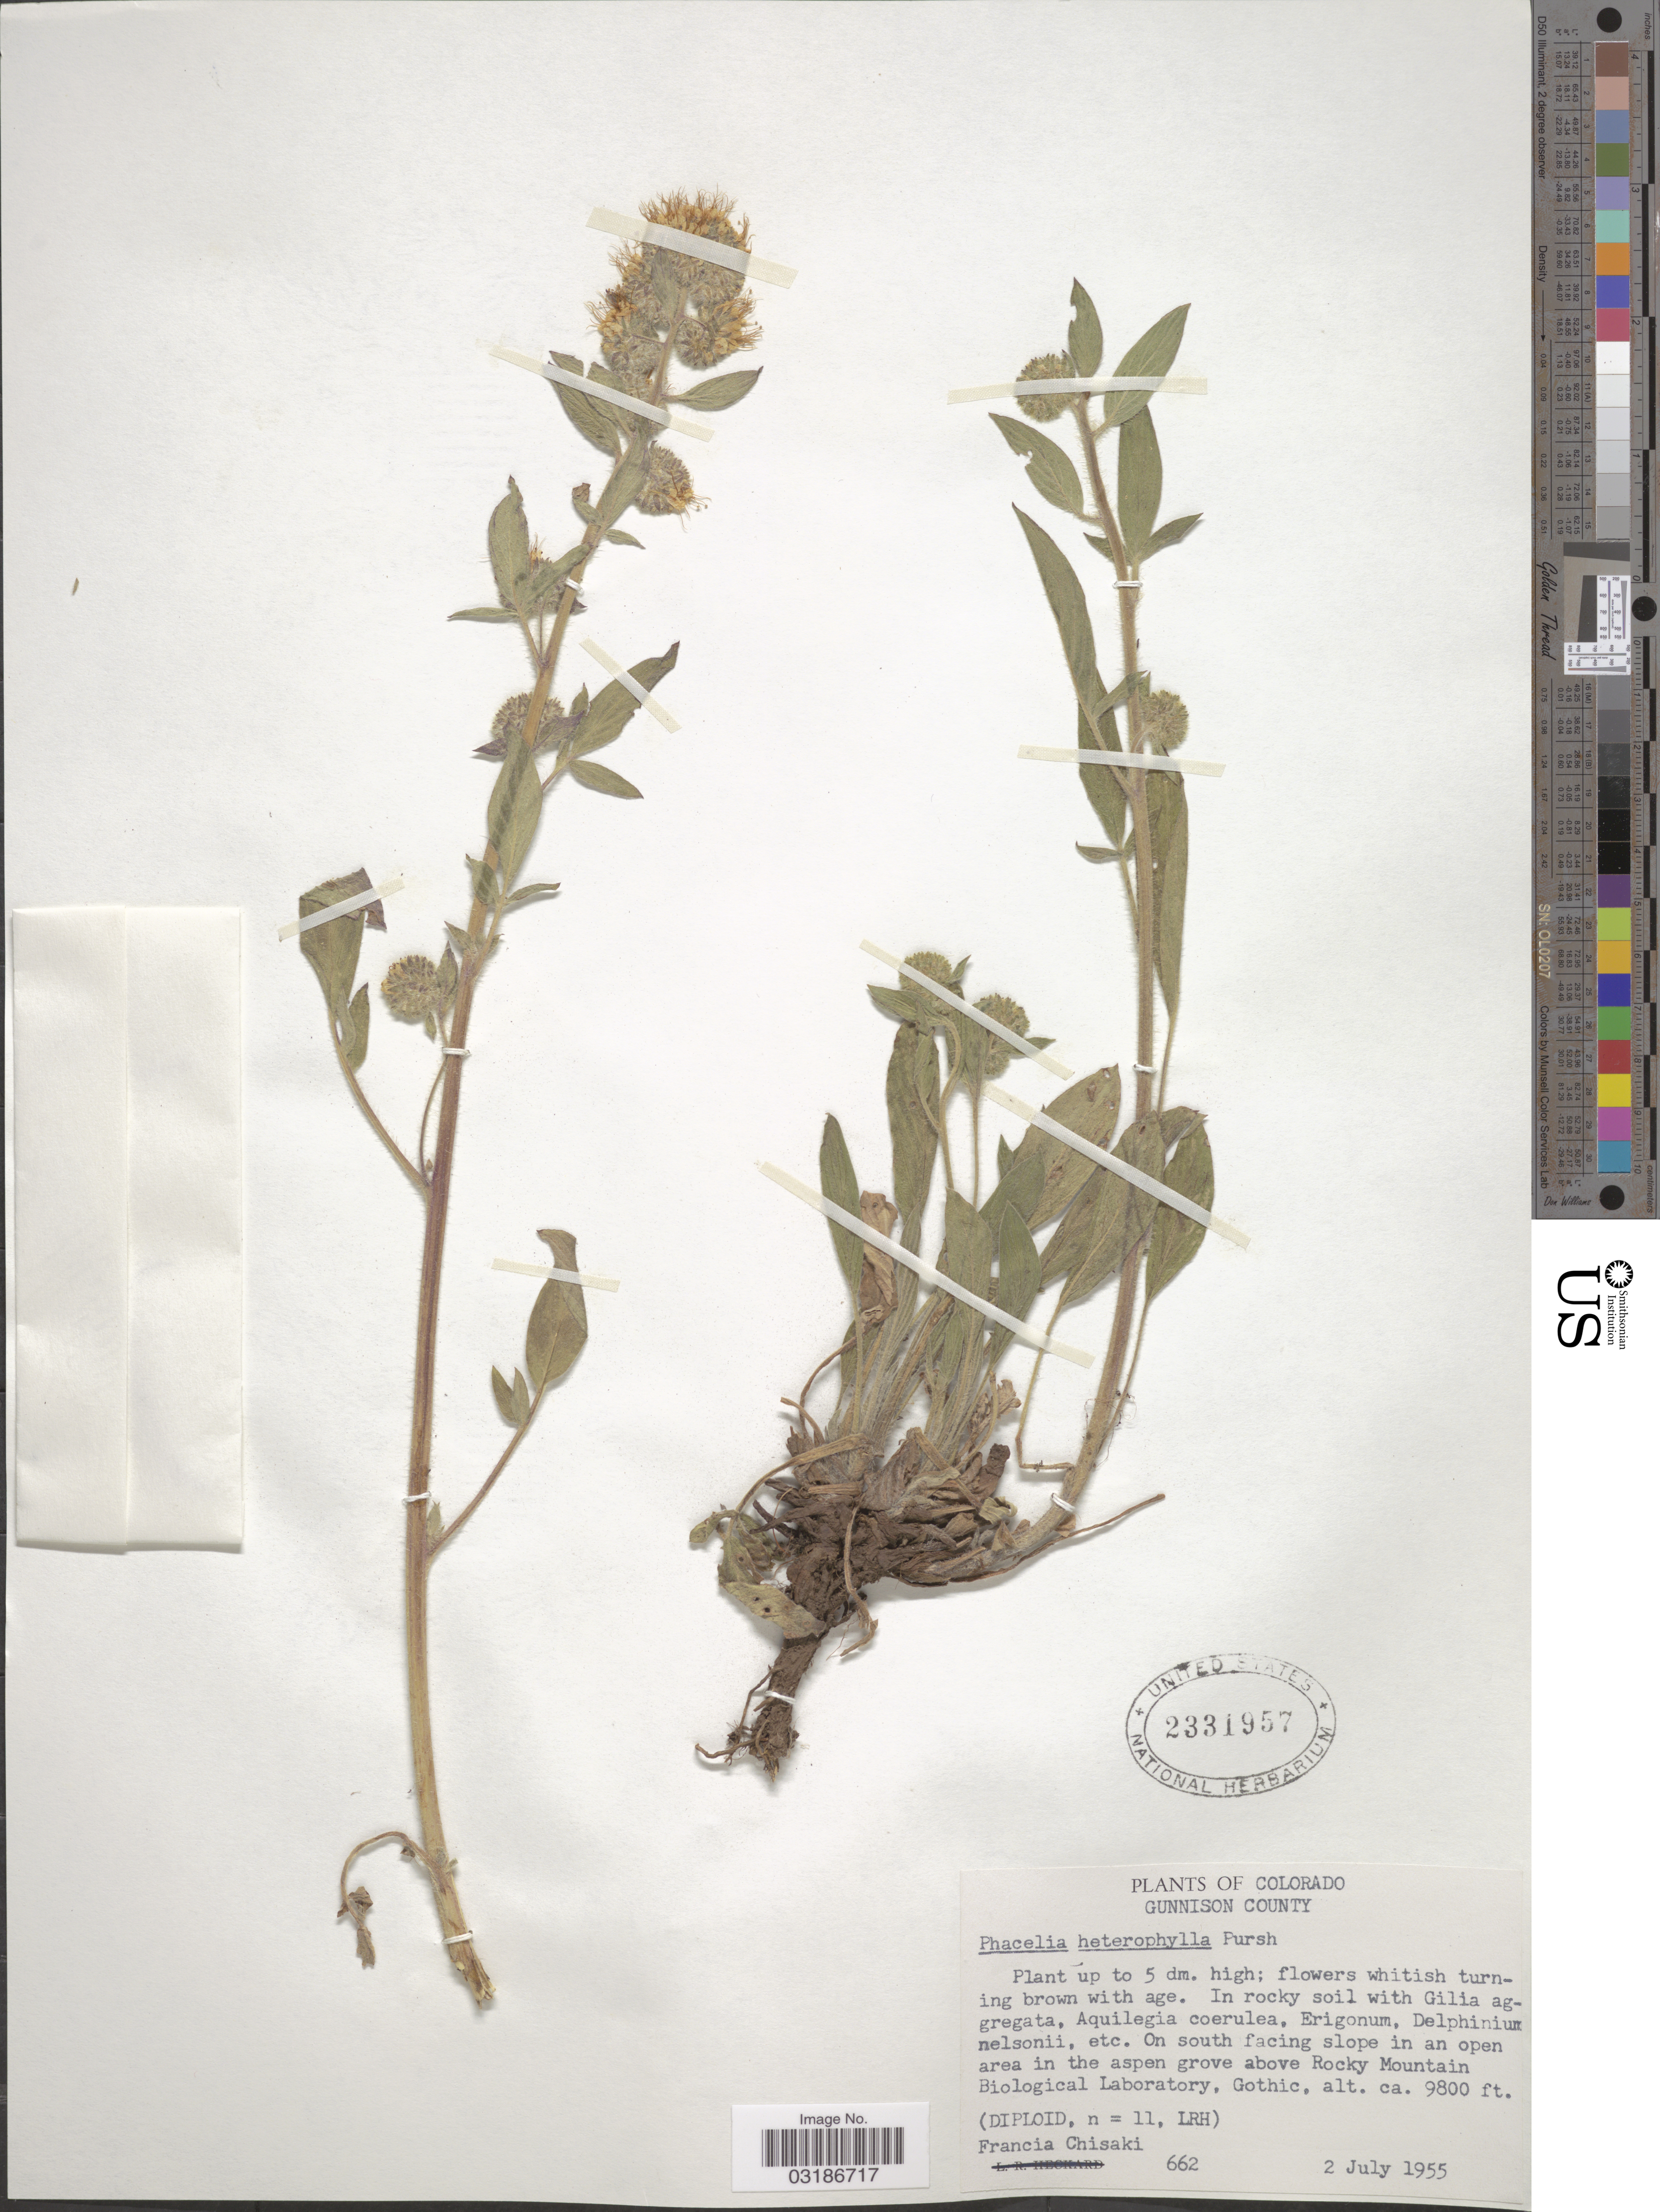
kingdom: Plantae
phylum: Tracheophyta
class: Magnoliopsida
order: Boraginales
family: Hydrophyllaceae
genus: Phacelia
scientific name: Phacelia heterophylla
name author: Pursh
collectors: F. Chisaki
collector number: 662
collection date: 1955-07-02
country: United States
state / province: Colorado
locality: Gunnison County. On south facing slope in an open area in the aspen grove above Rocky Mountain Biological Laboratory, Gothic.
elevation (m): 2987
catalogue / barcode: US 2331957